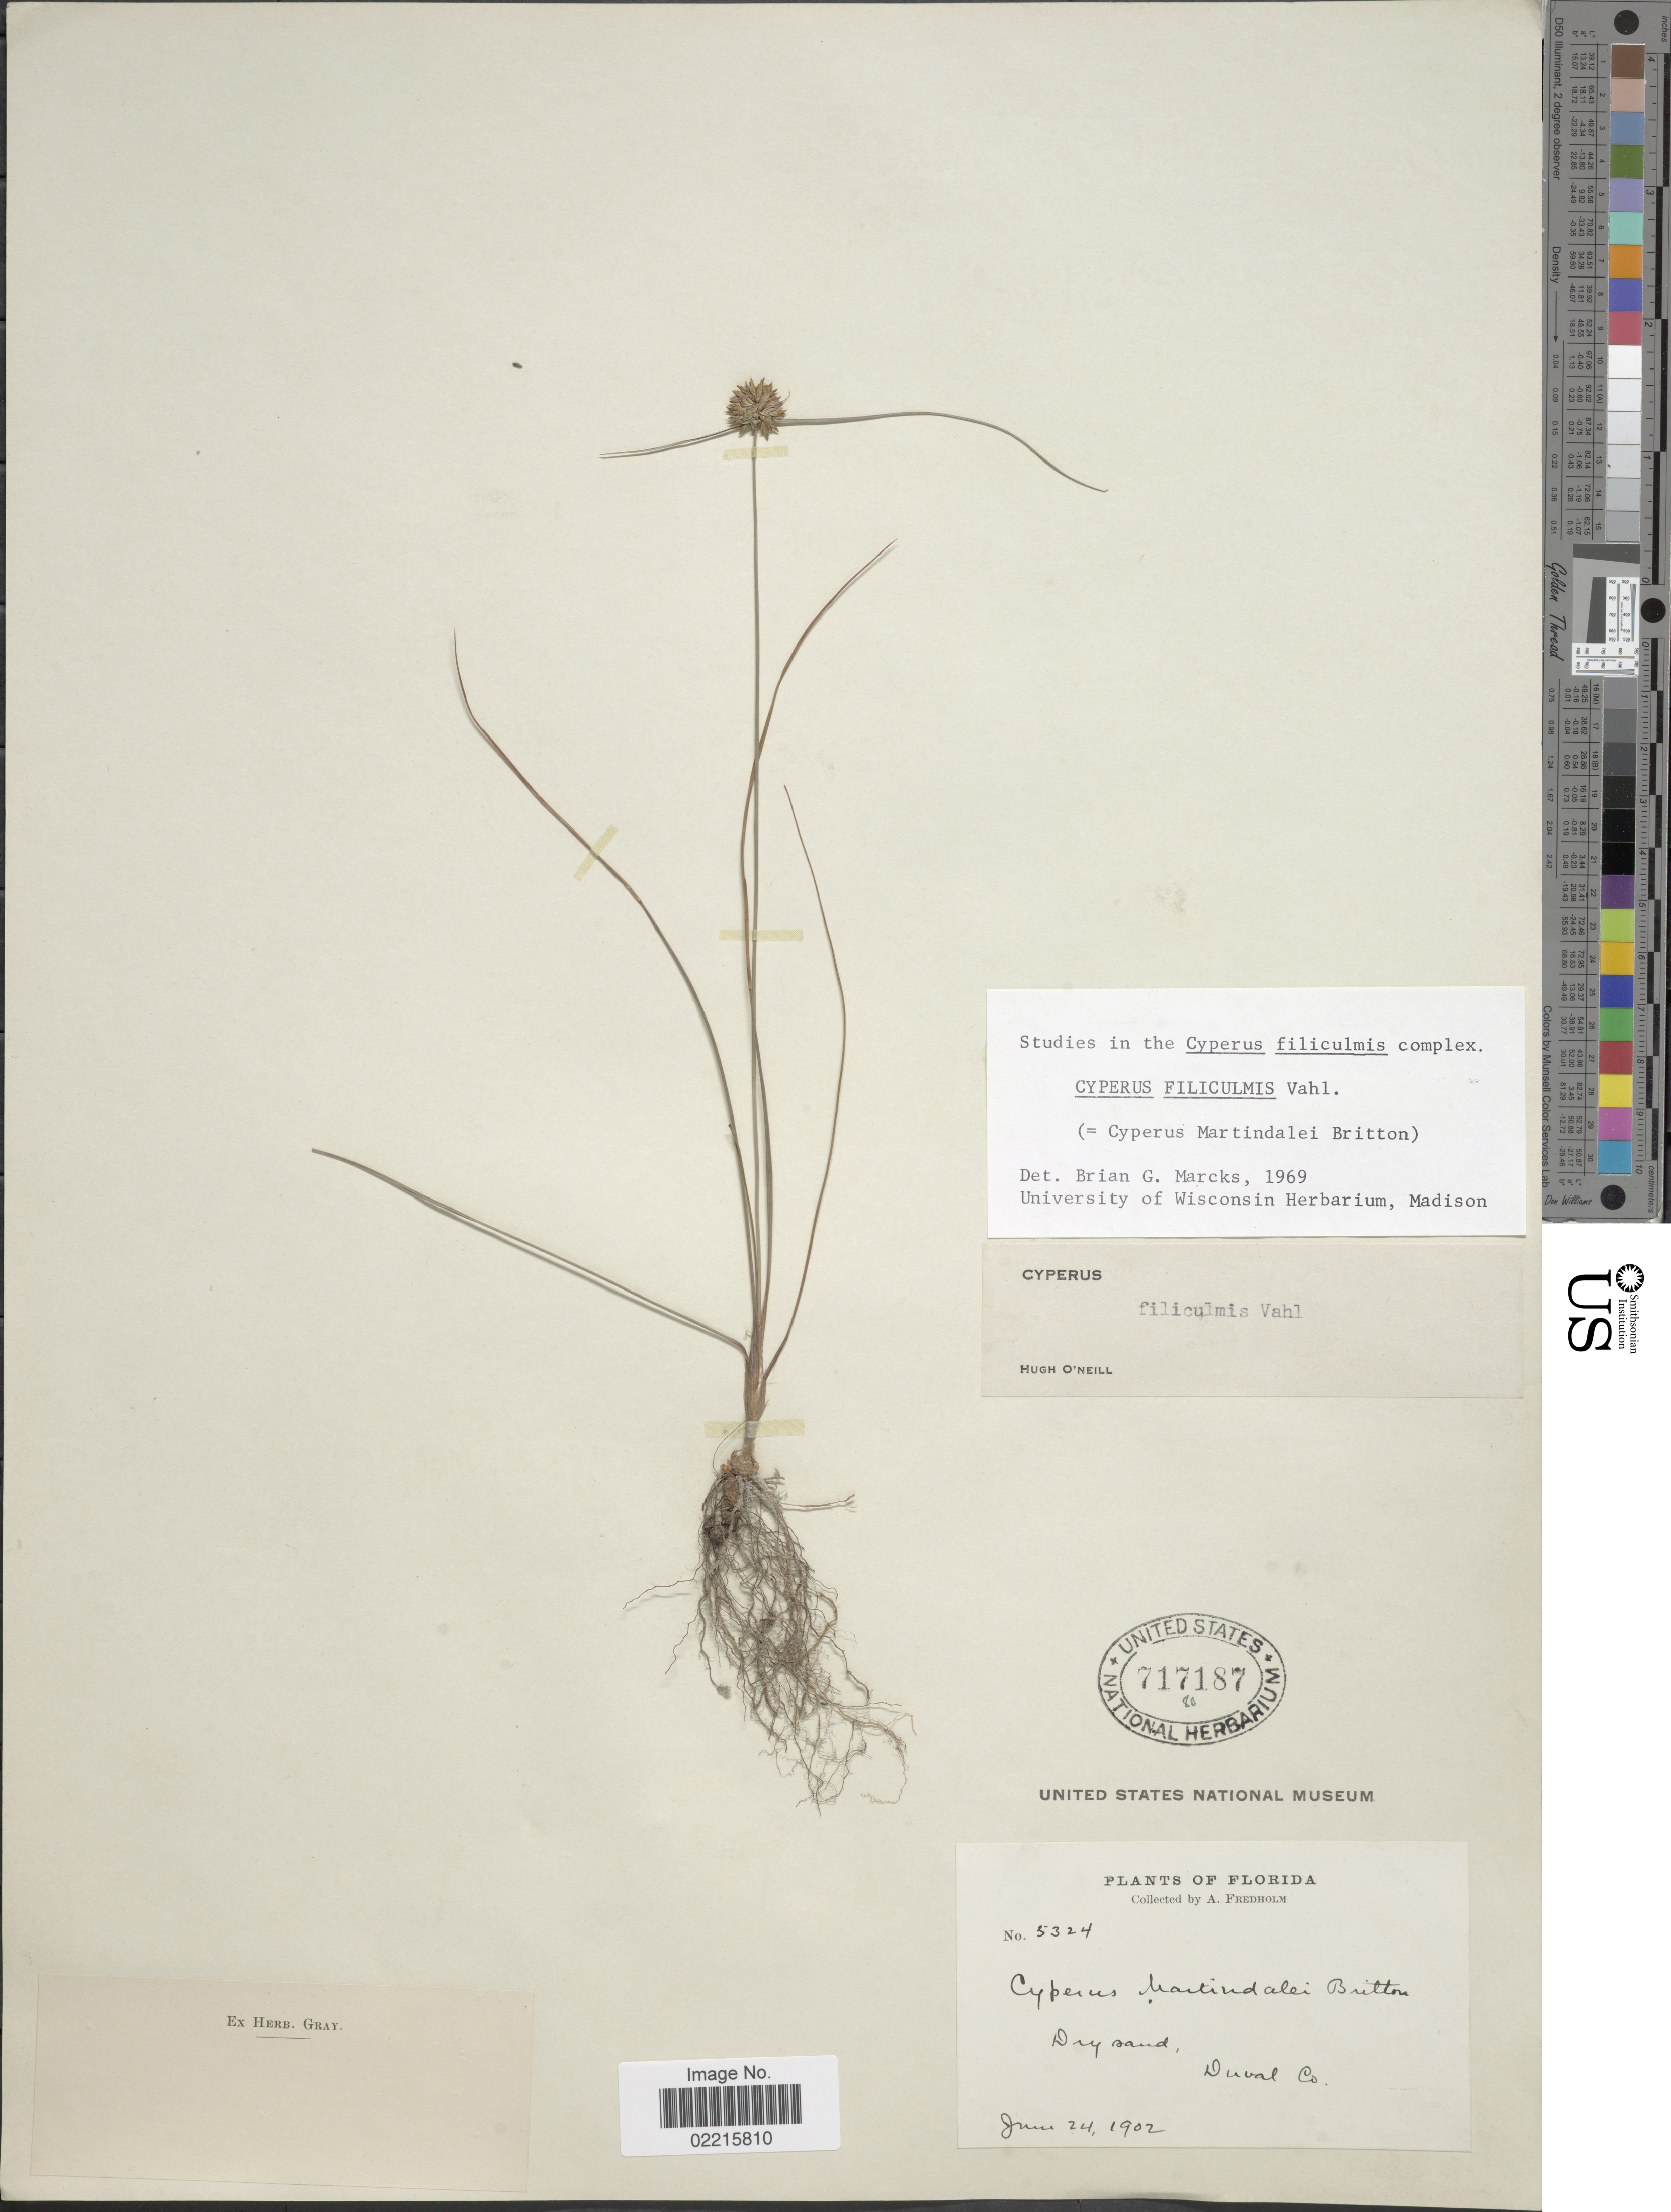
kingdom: Plantae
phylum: Tracheophyta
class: Liliopsida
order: Poales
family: Cyperaceae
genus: Cyperus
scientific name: Cyperus filiculmis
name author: Vahl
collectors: A. Fredholm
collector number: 5324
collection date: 1902-06-24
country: United States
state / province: Florida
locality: Dry sand, Duval Co.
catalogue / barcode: US 717187